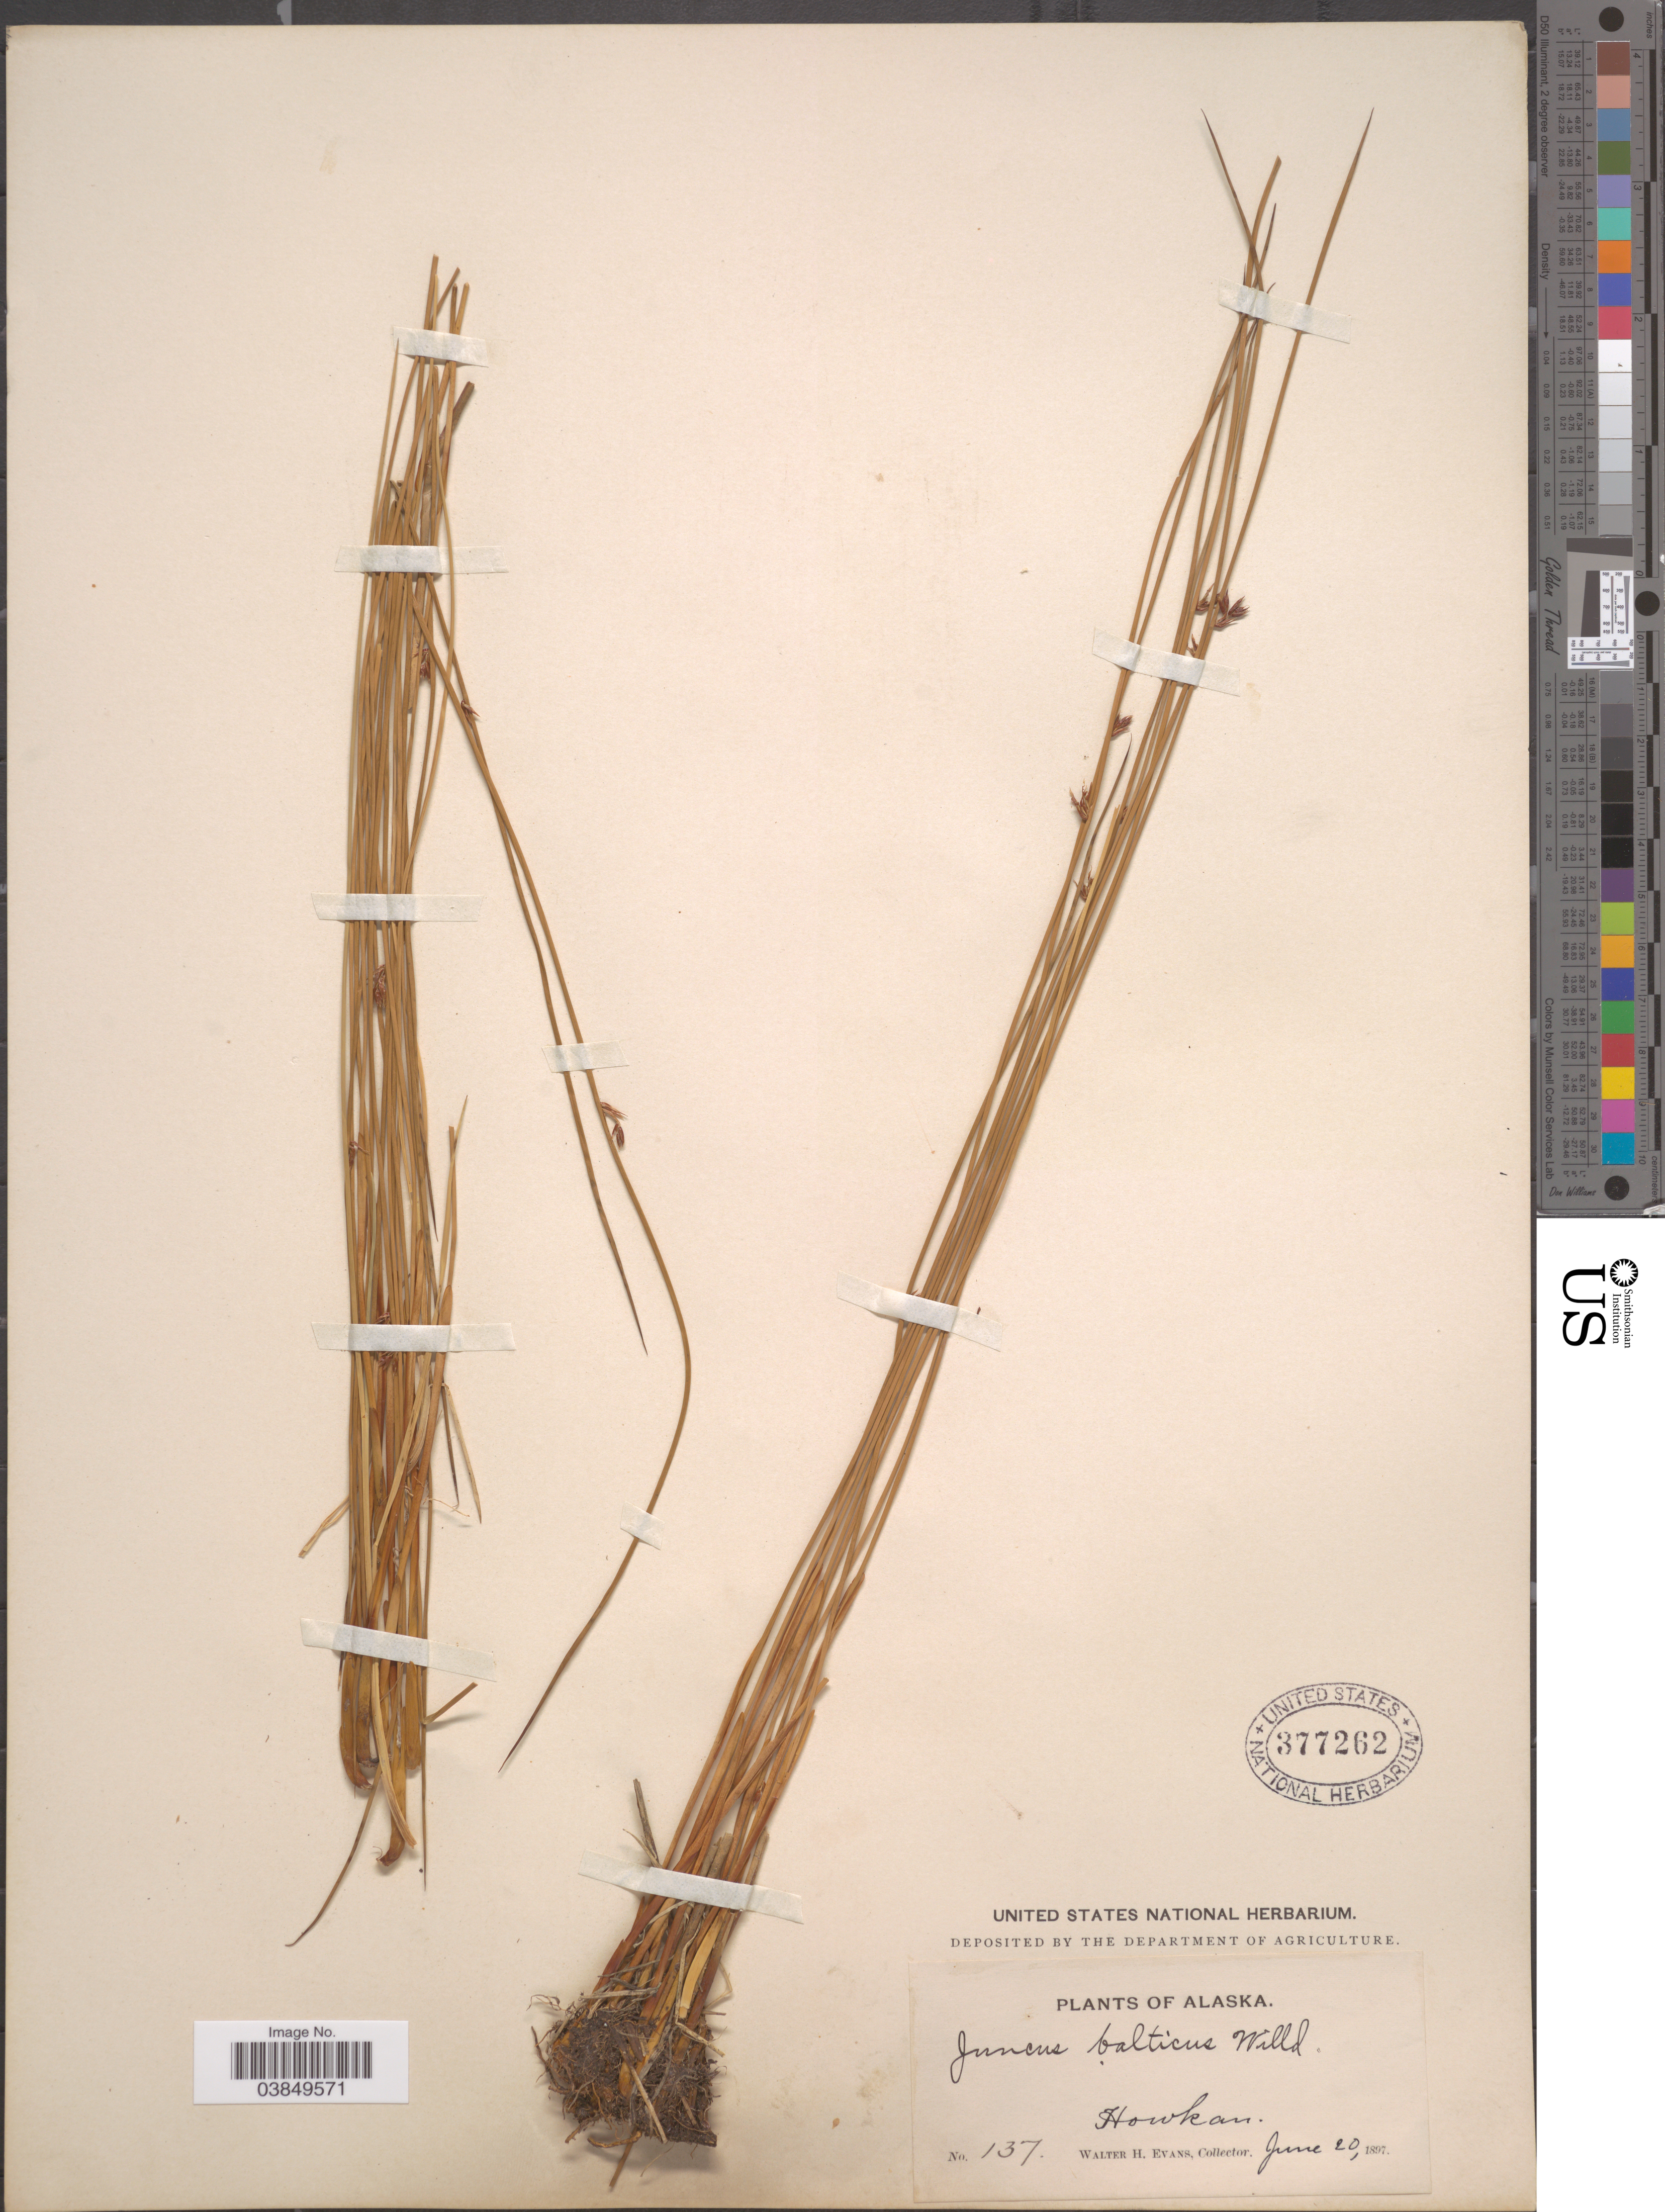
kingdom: Plantae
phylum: Tracheophyta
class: Liliopsida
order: Poales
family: Juncaceae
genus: Juncus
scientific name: Juncus balticus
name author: Willd.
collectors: W. H. Evans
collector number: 137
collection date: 1897-06-20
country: United States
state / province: Alaska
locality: Howkan.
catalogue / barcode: US 377262